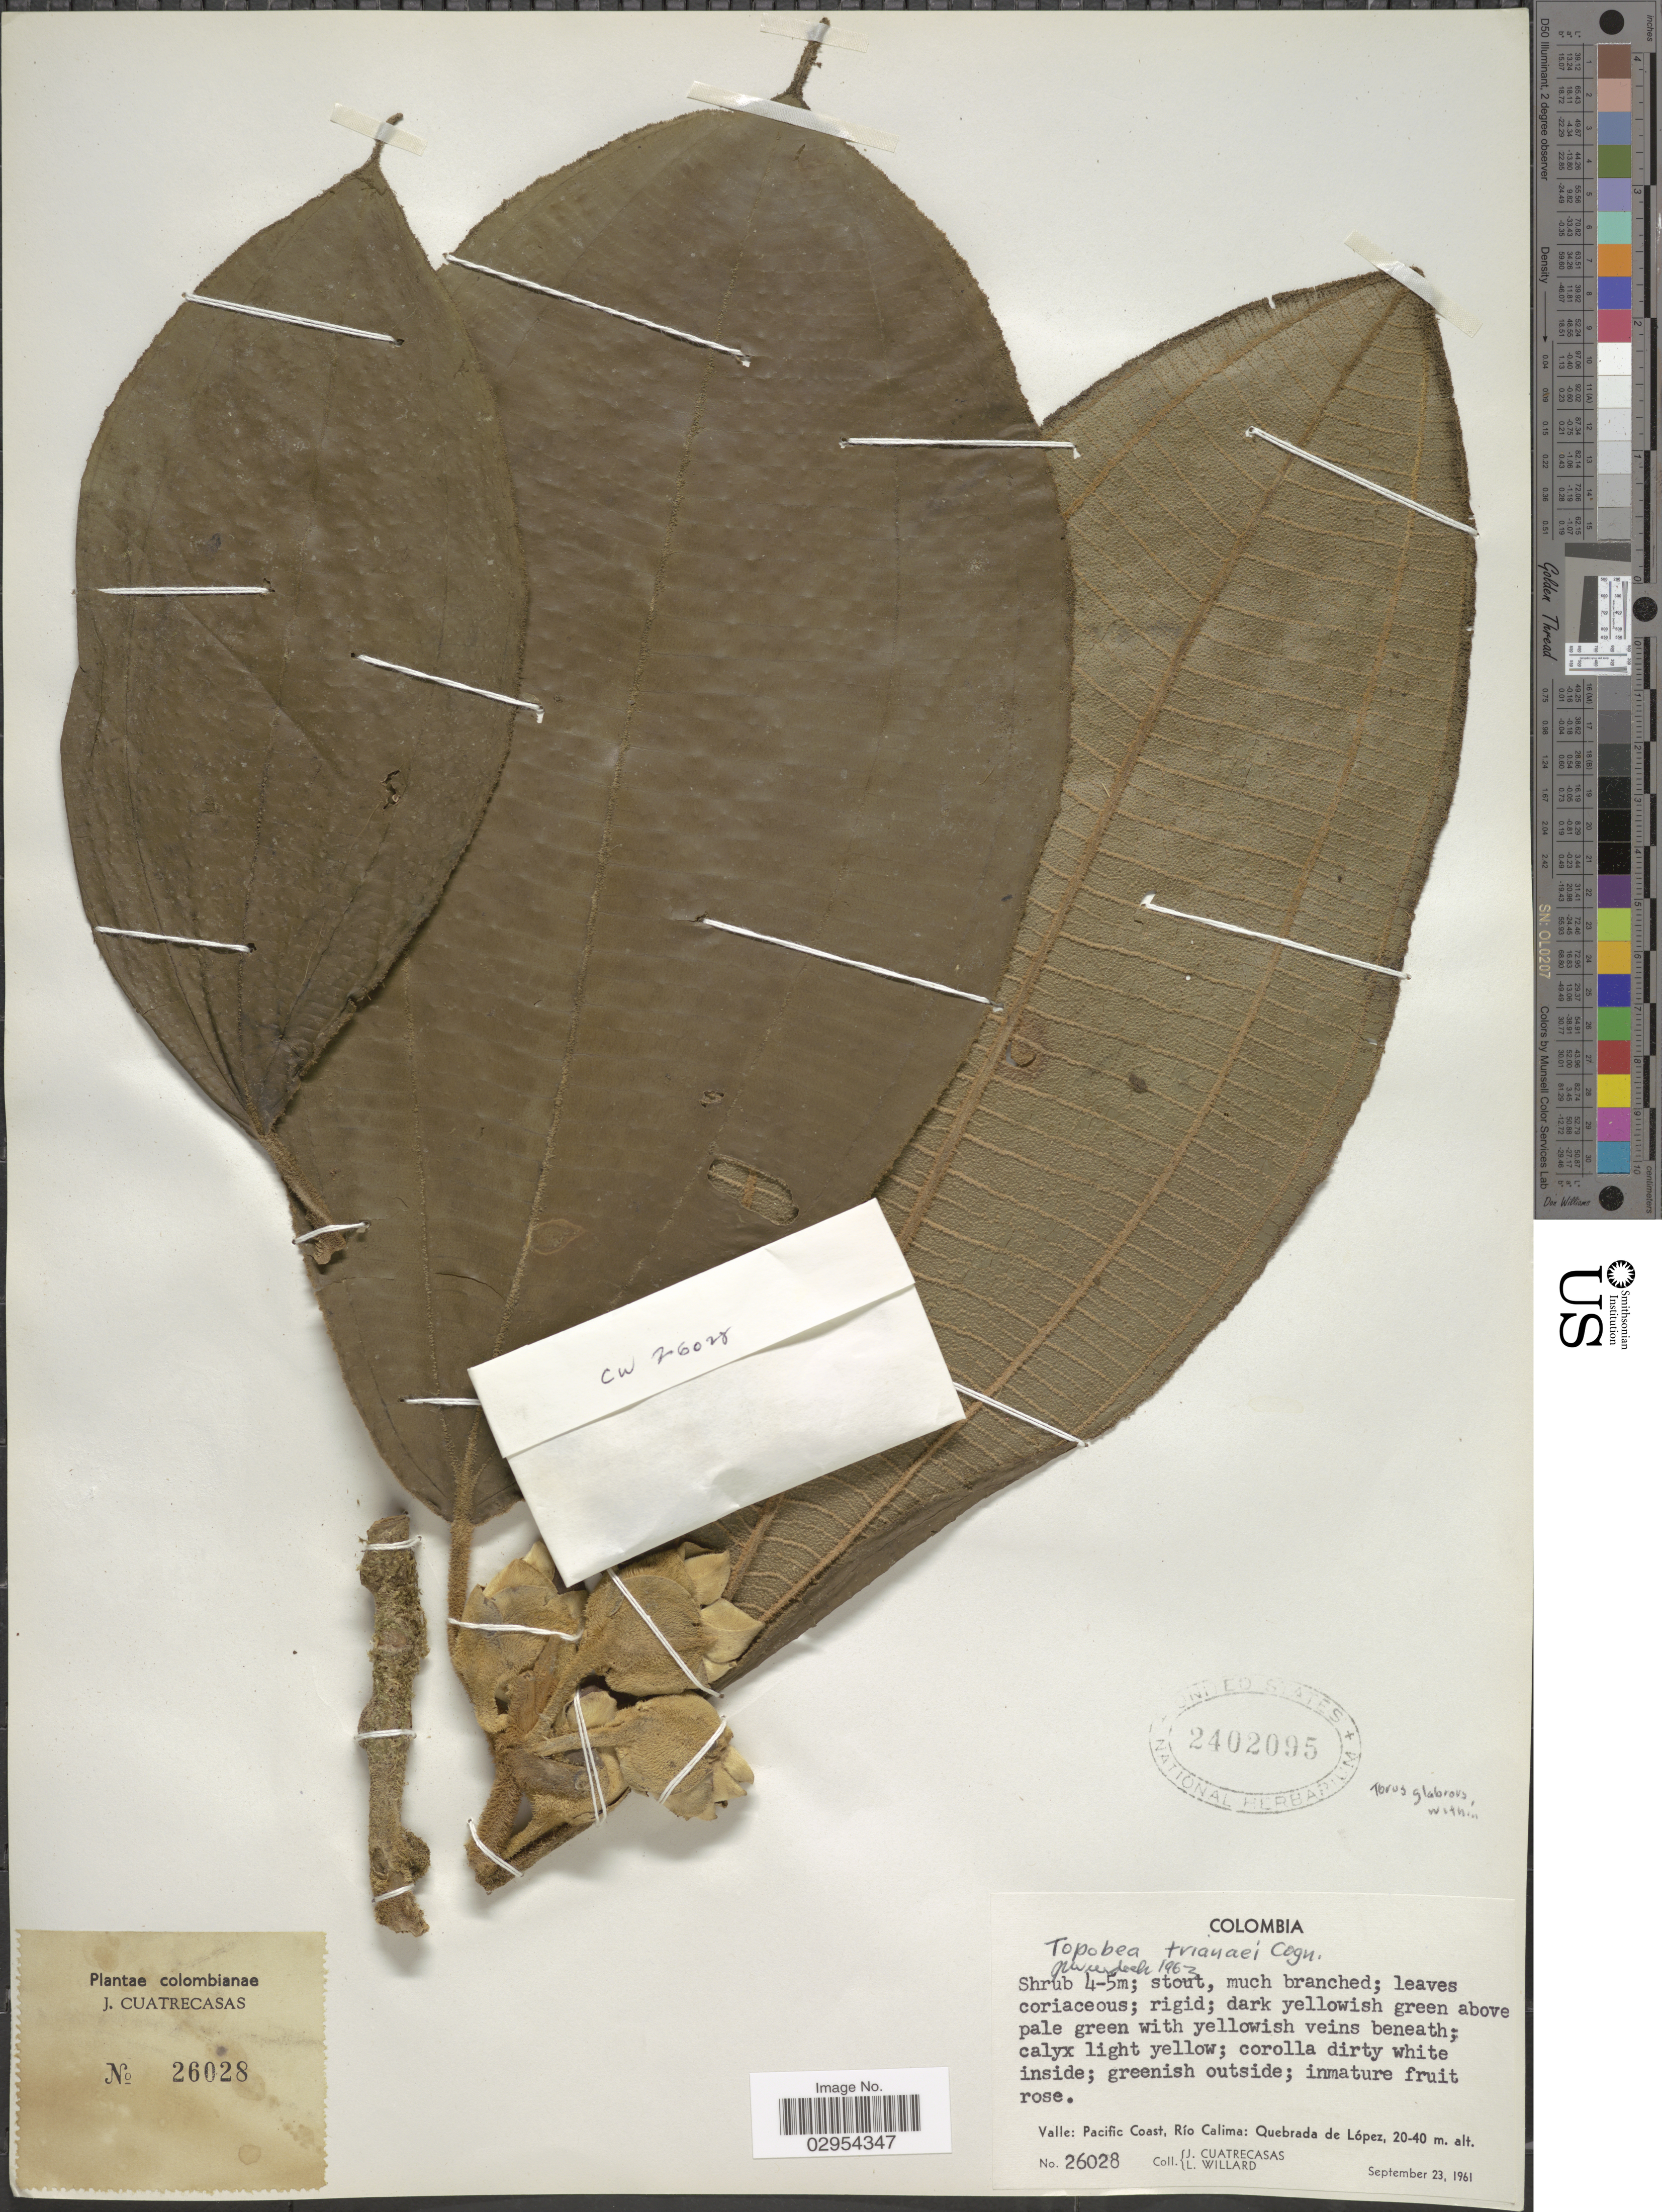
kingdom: Plantae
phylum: Tracheophyta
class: Magnoliopsida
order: Myrtales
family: Melastomataceae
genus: Topobea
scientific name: Topobea trianaei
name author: Cogn. in A. DC.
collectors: J. Cuatrecasas & L. Willard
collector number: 26028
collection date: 1961-09-23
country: Colombia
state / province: Valle del Cauca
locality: Pacific Coast, Río Calima: Quebrada de López.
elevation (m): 20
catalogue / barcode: US 2402095